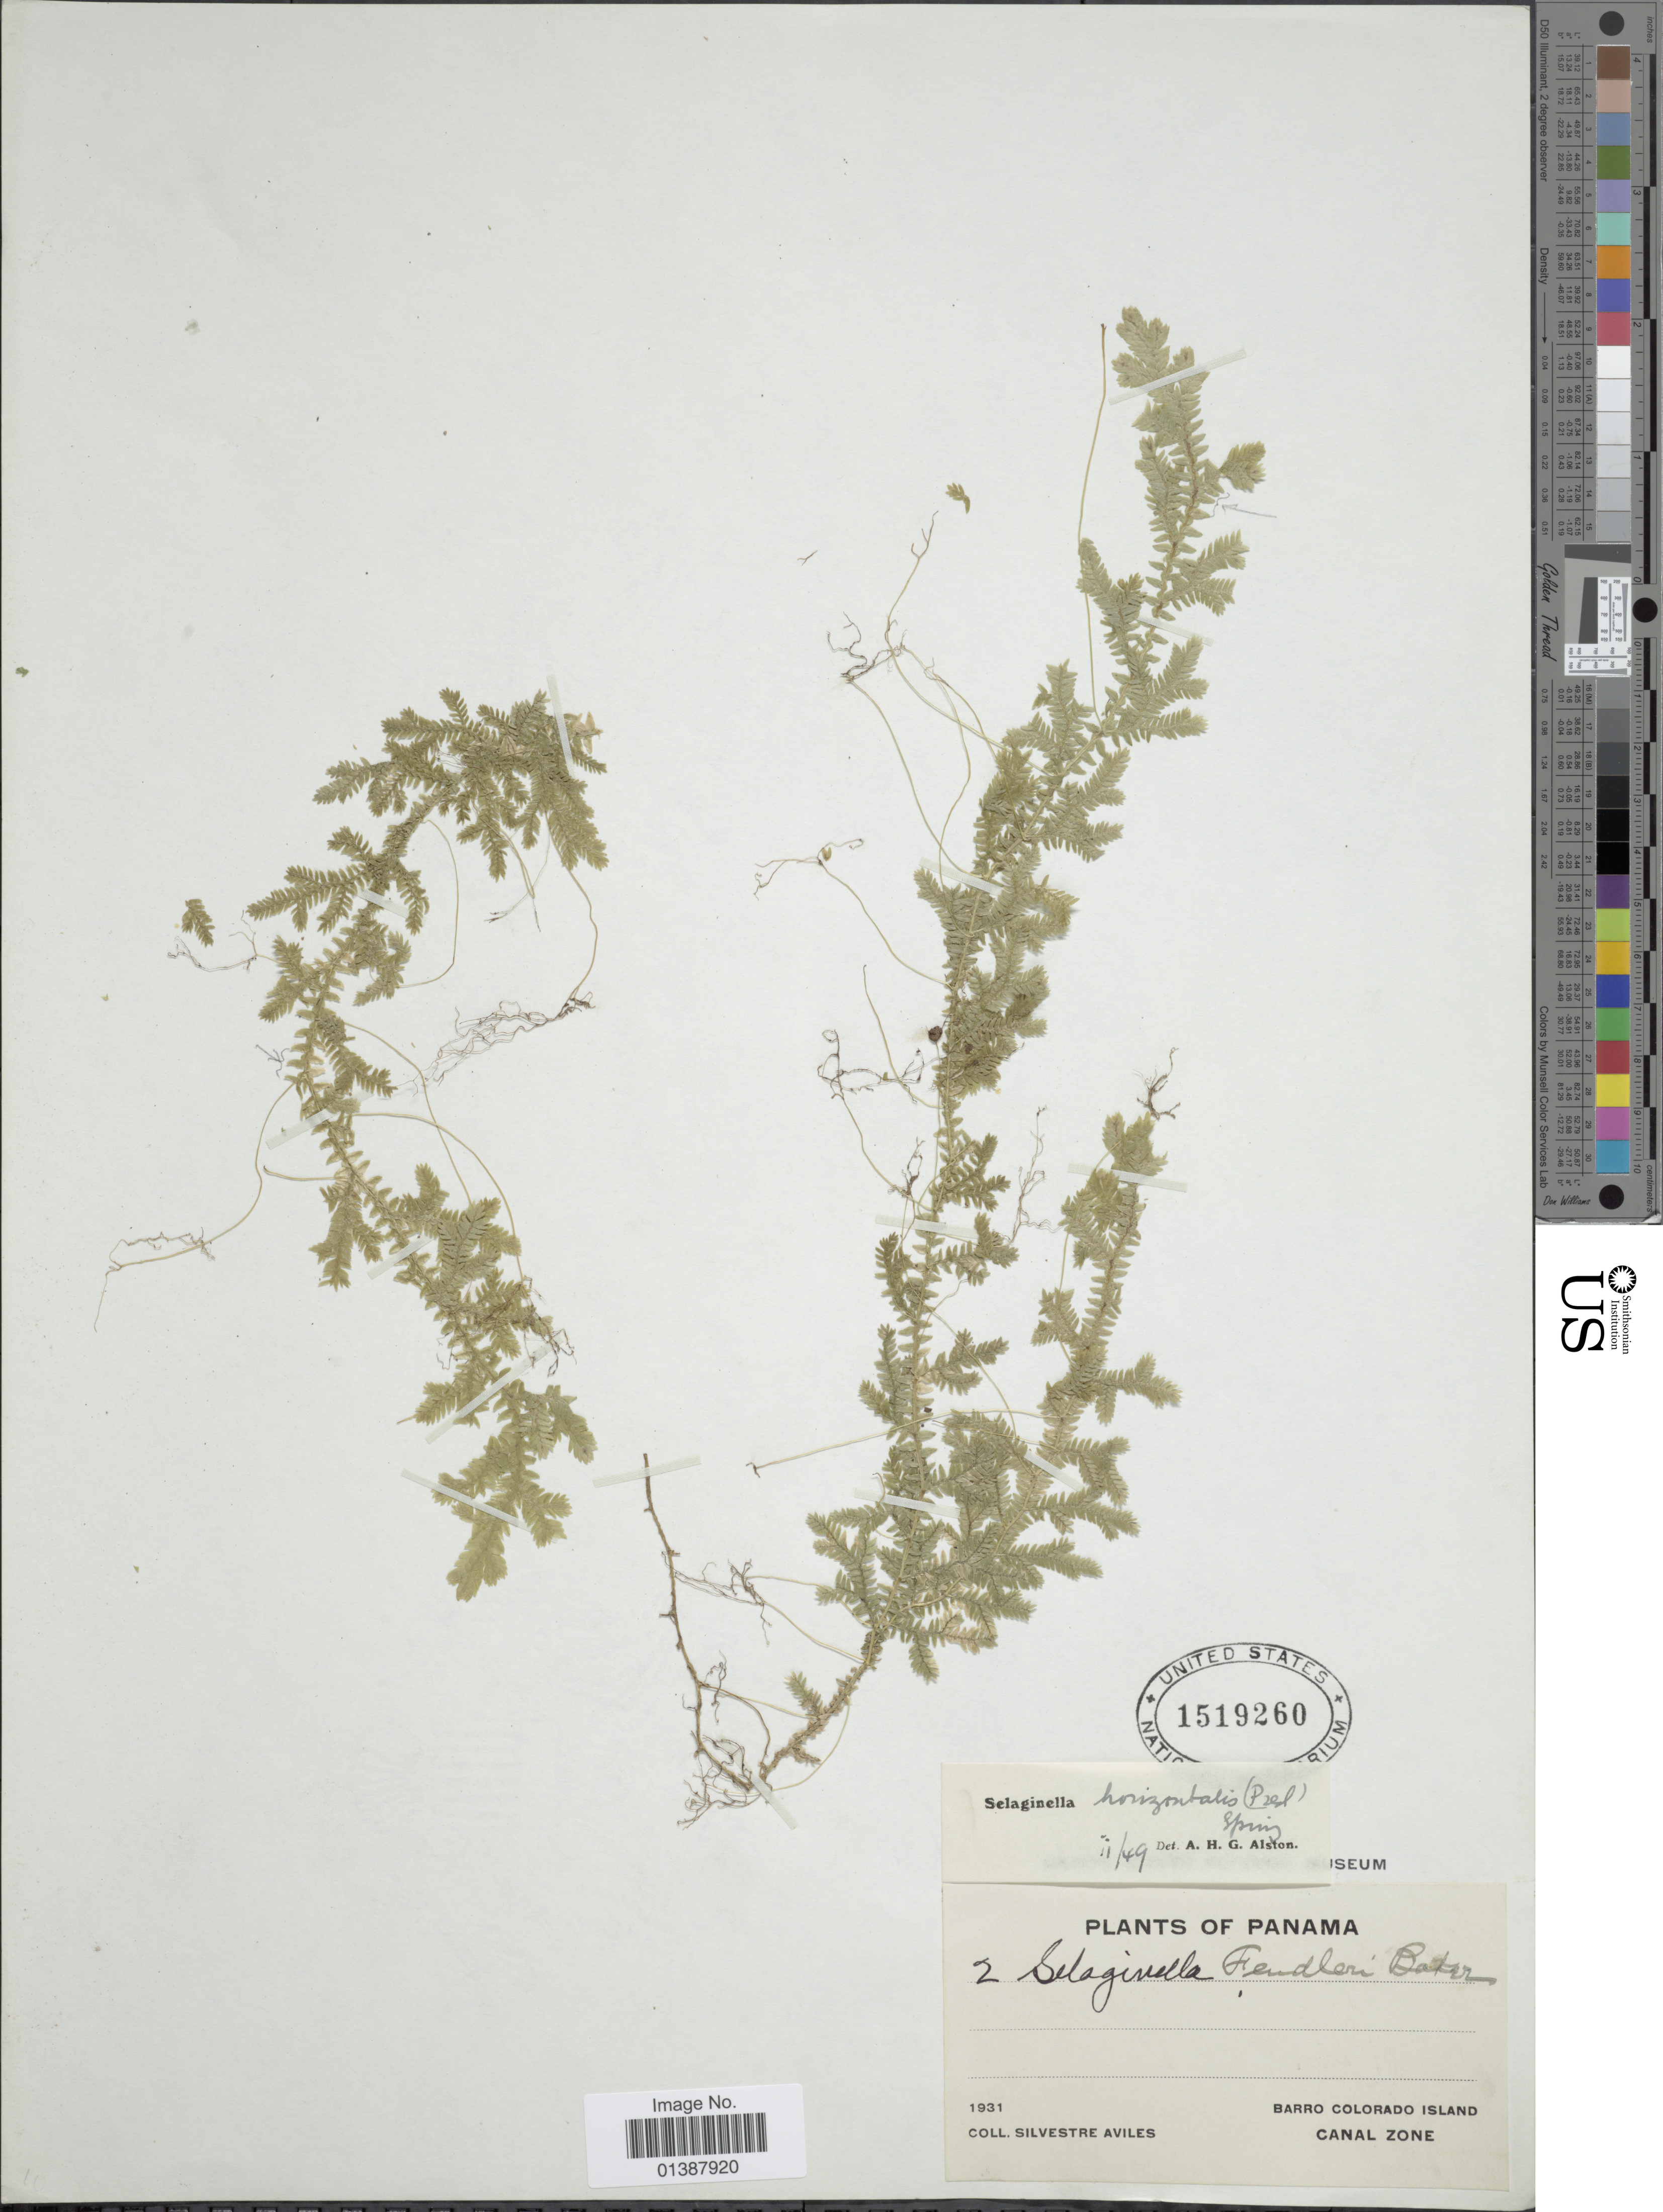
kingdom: Plantae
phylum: Tracheophyta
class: Lycopodiopsida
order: Selaginellales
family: Selaginellaceae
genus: Selaginella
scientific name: Selaginella horizontalis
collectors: S. Aviles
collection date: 1931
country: Panama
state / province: Panamá Oeste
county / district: Canal Zone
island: Barro Colorado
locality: Barro Colorado Island, Canal zone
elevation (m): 120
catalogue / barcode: US 1519260